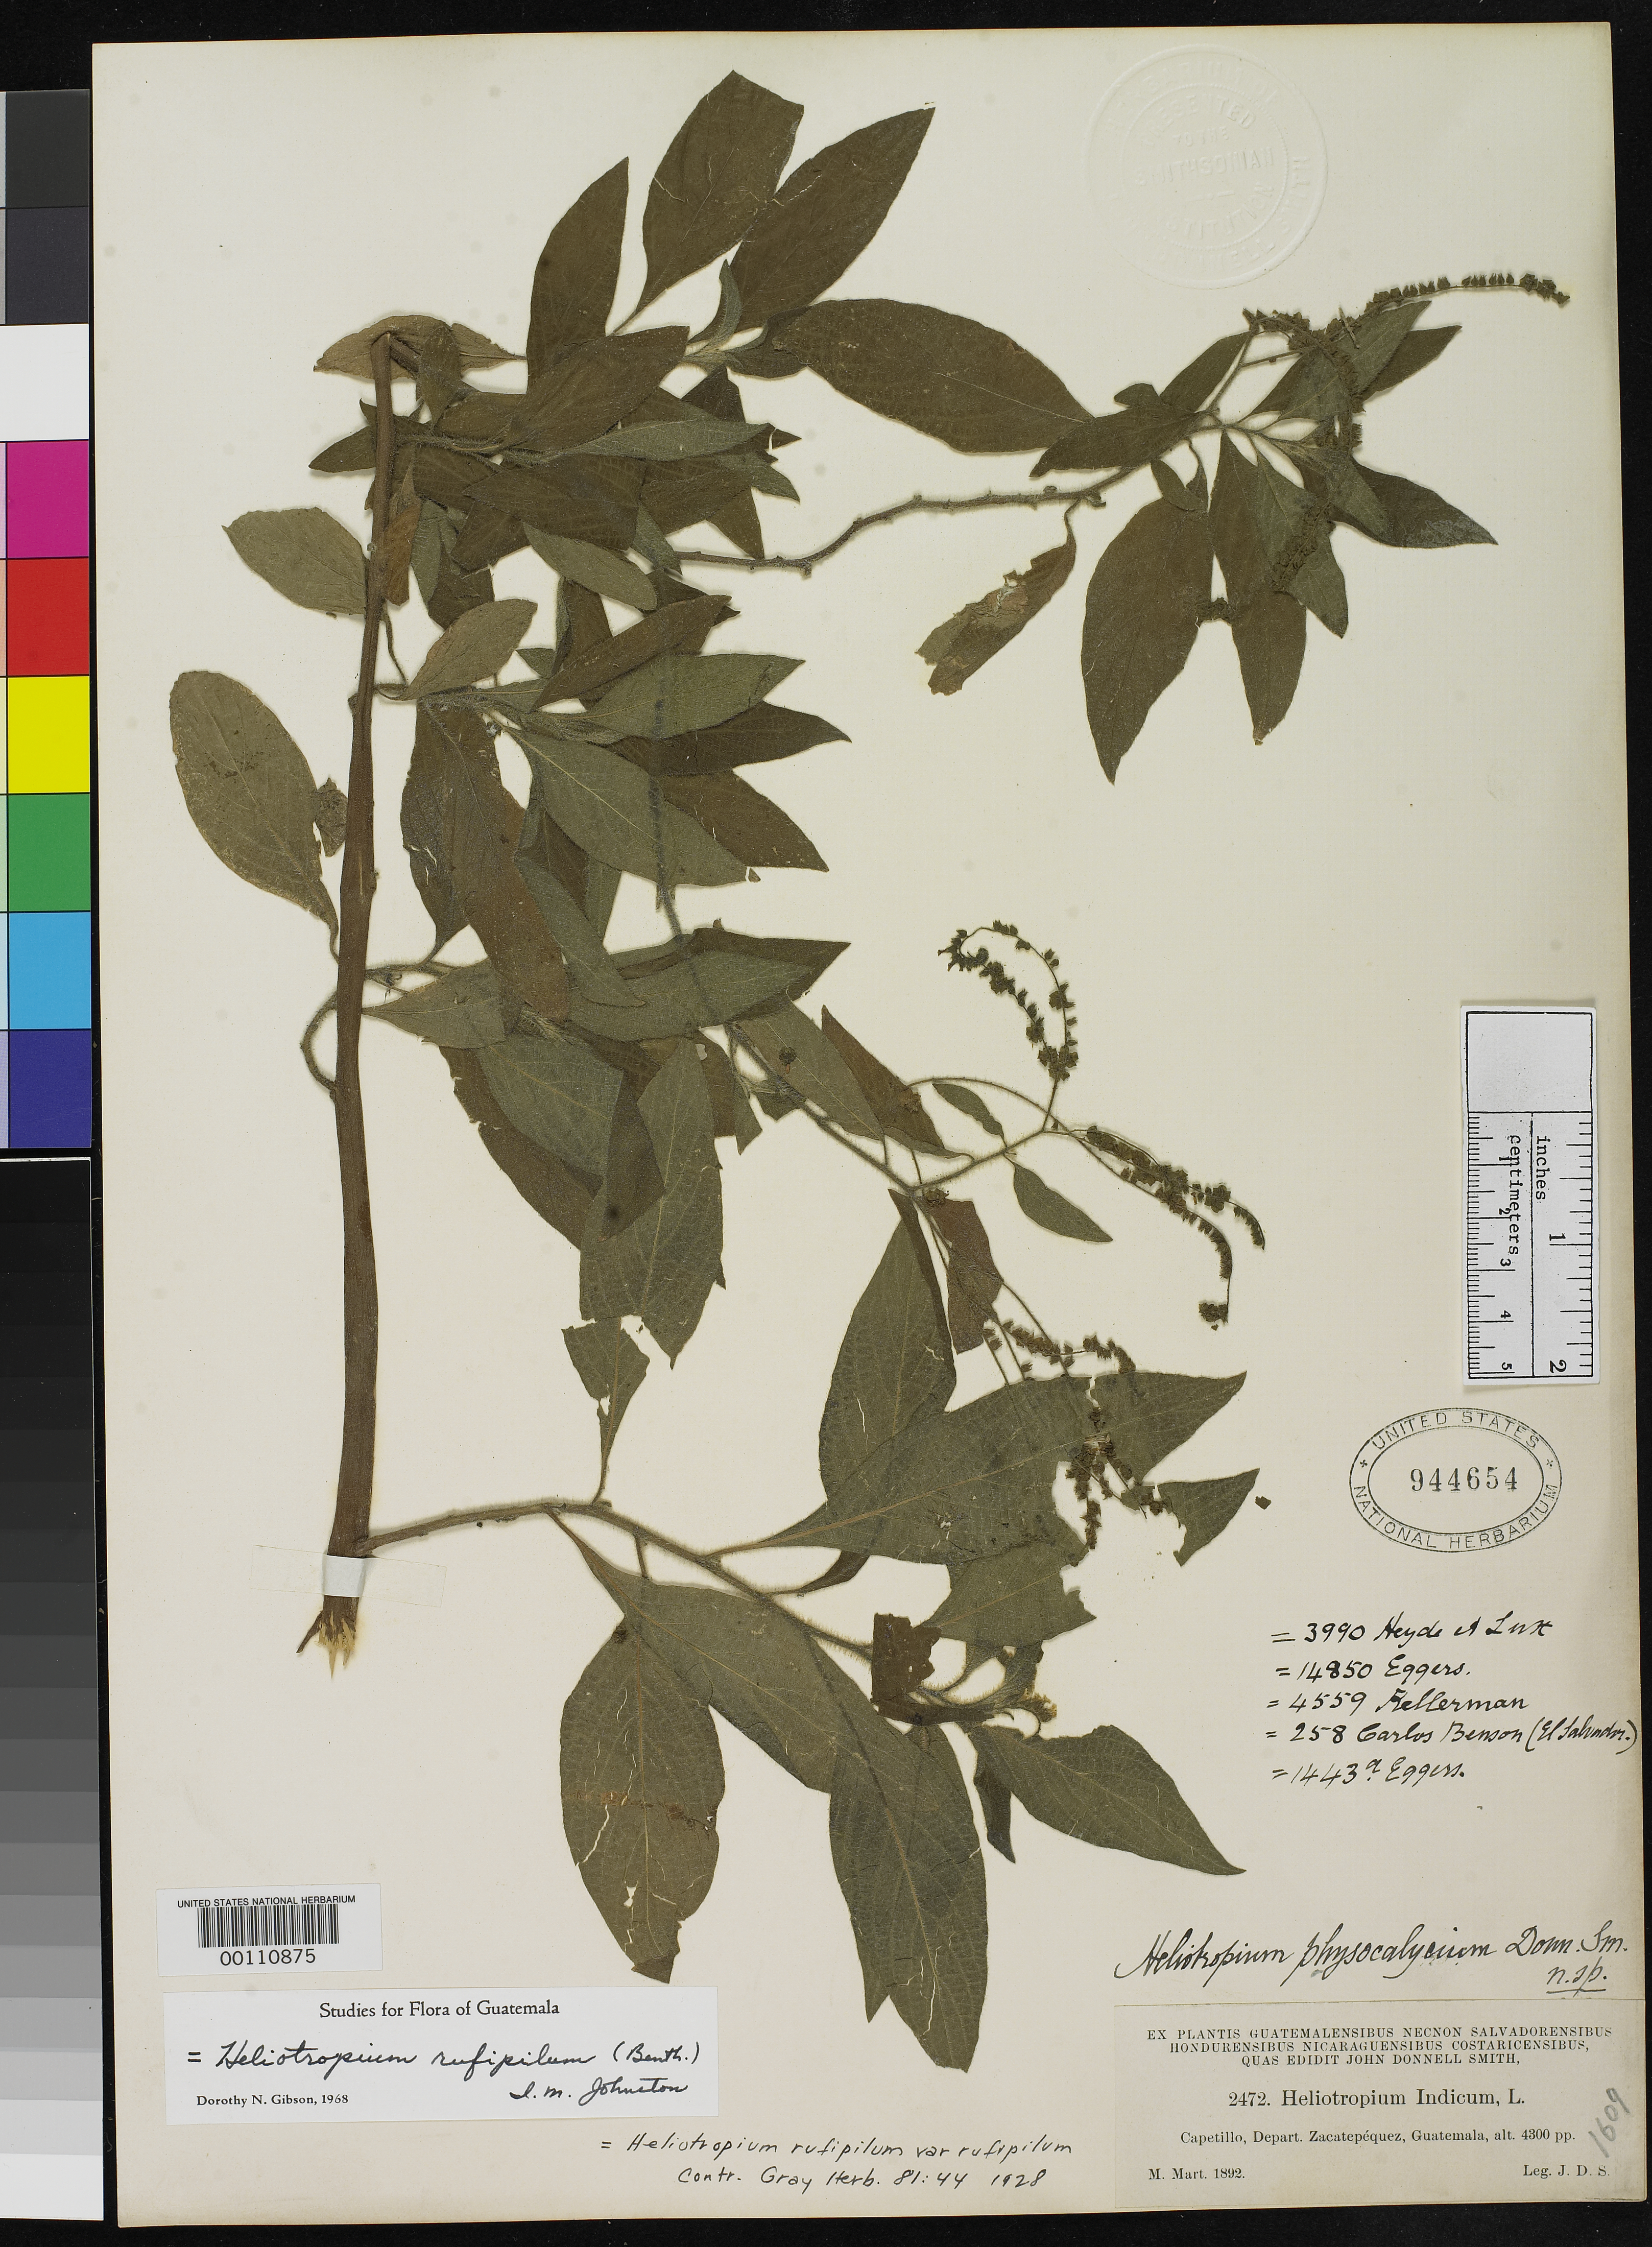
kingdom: Plantae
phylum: Tracheophyta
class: Magnoliopsida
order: Boraginales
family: Heliotropiaceae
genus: Heliotropium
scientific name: Heliotropium physocalycium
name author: Donn. Sm.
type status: Syntype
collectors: J. Donnell Smith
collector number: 2472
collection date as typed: May 1892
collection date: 1892-05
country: Guatemala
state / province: Sacatepéquez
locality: Capetillo.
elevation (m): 1311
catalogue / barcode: US 944654